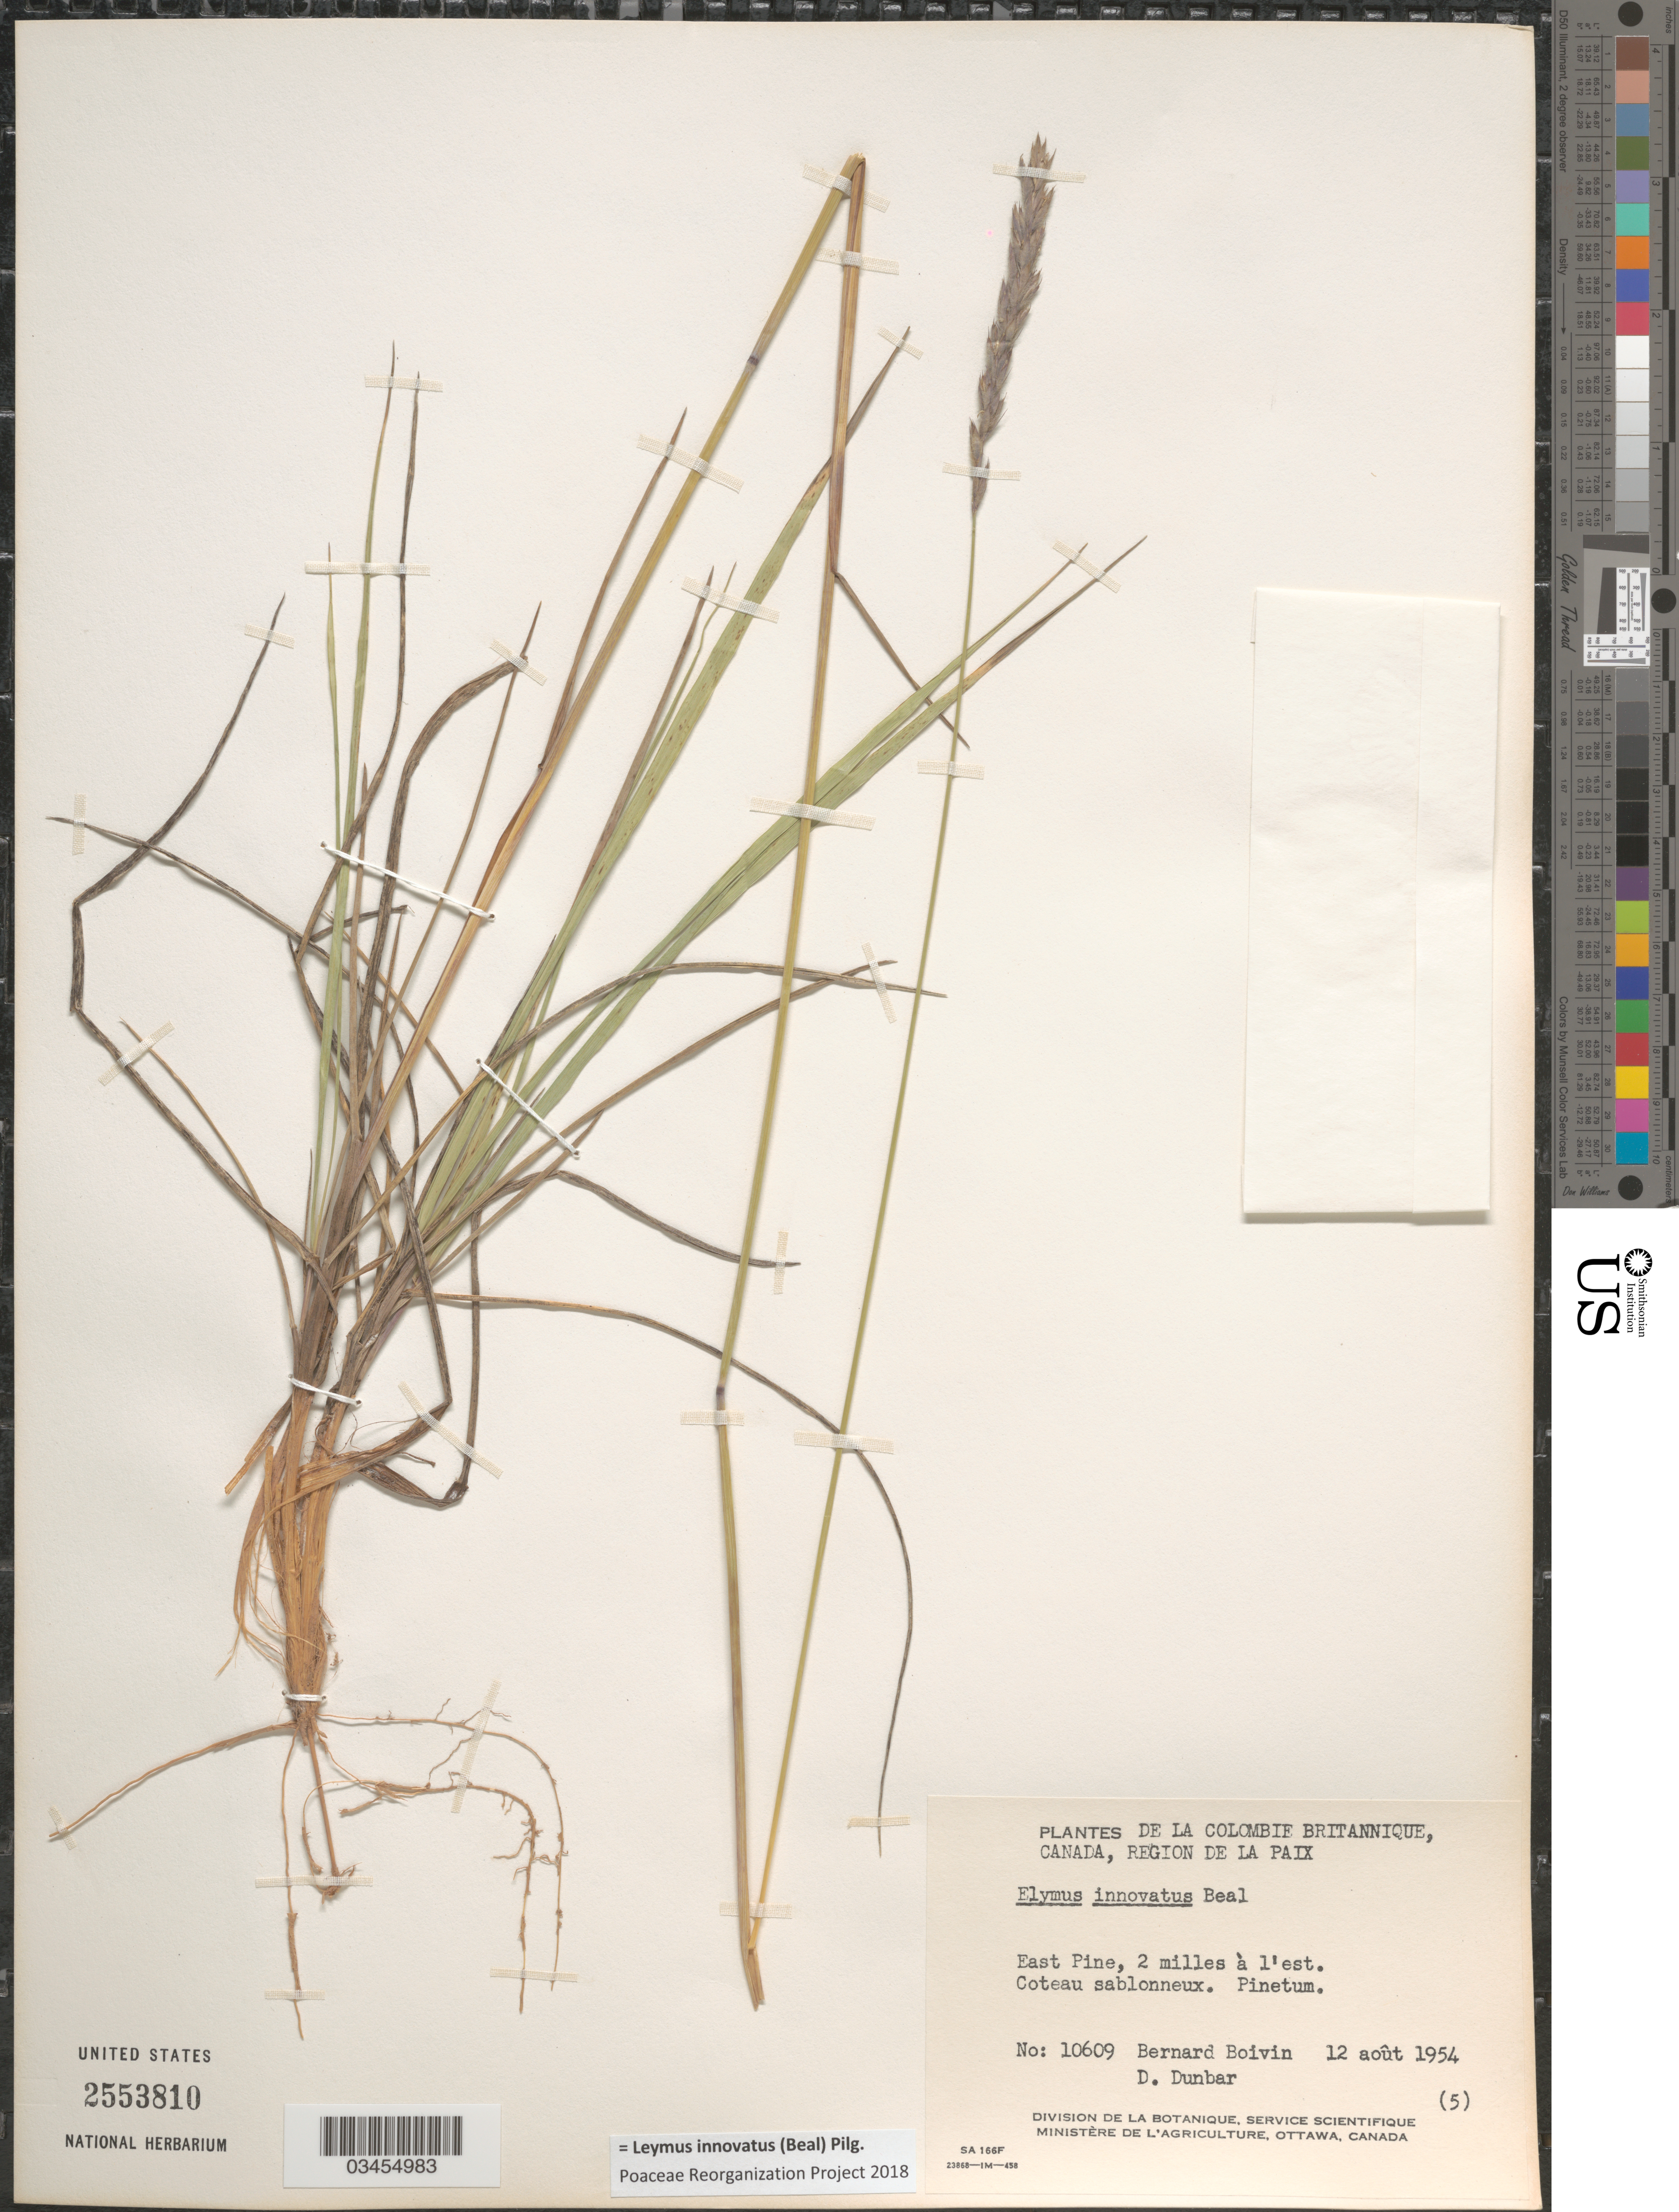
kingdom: Plantae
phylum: Tracheophyta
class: Liliopsida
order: Poales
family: Poaceae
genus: Leymus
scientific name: Leymus innovatus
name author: (W.J. Beal) Pilg.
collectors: J. R. B. Boivin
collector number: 10609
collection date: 1954-08-12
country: Canada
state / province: British Columbia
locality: Colombie Britannique, Region de la Paix. East Pine, 2 milles à l'est. Coteau sablonneux.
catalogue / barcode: US 2553810